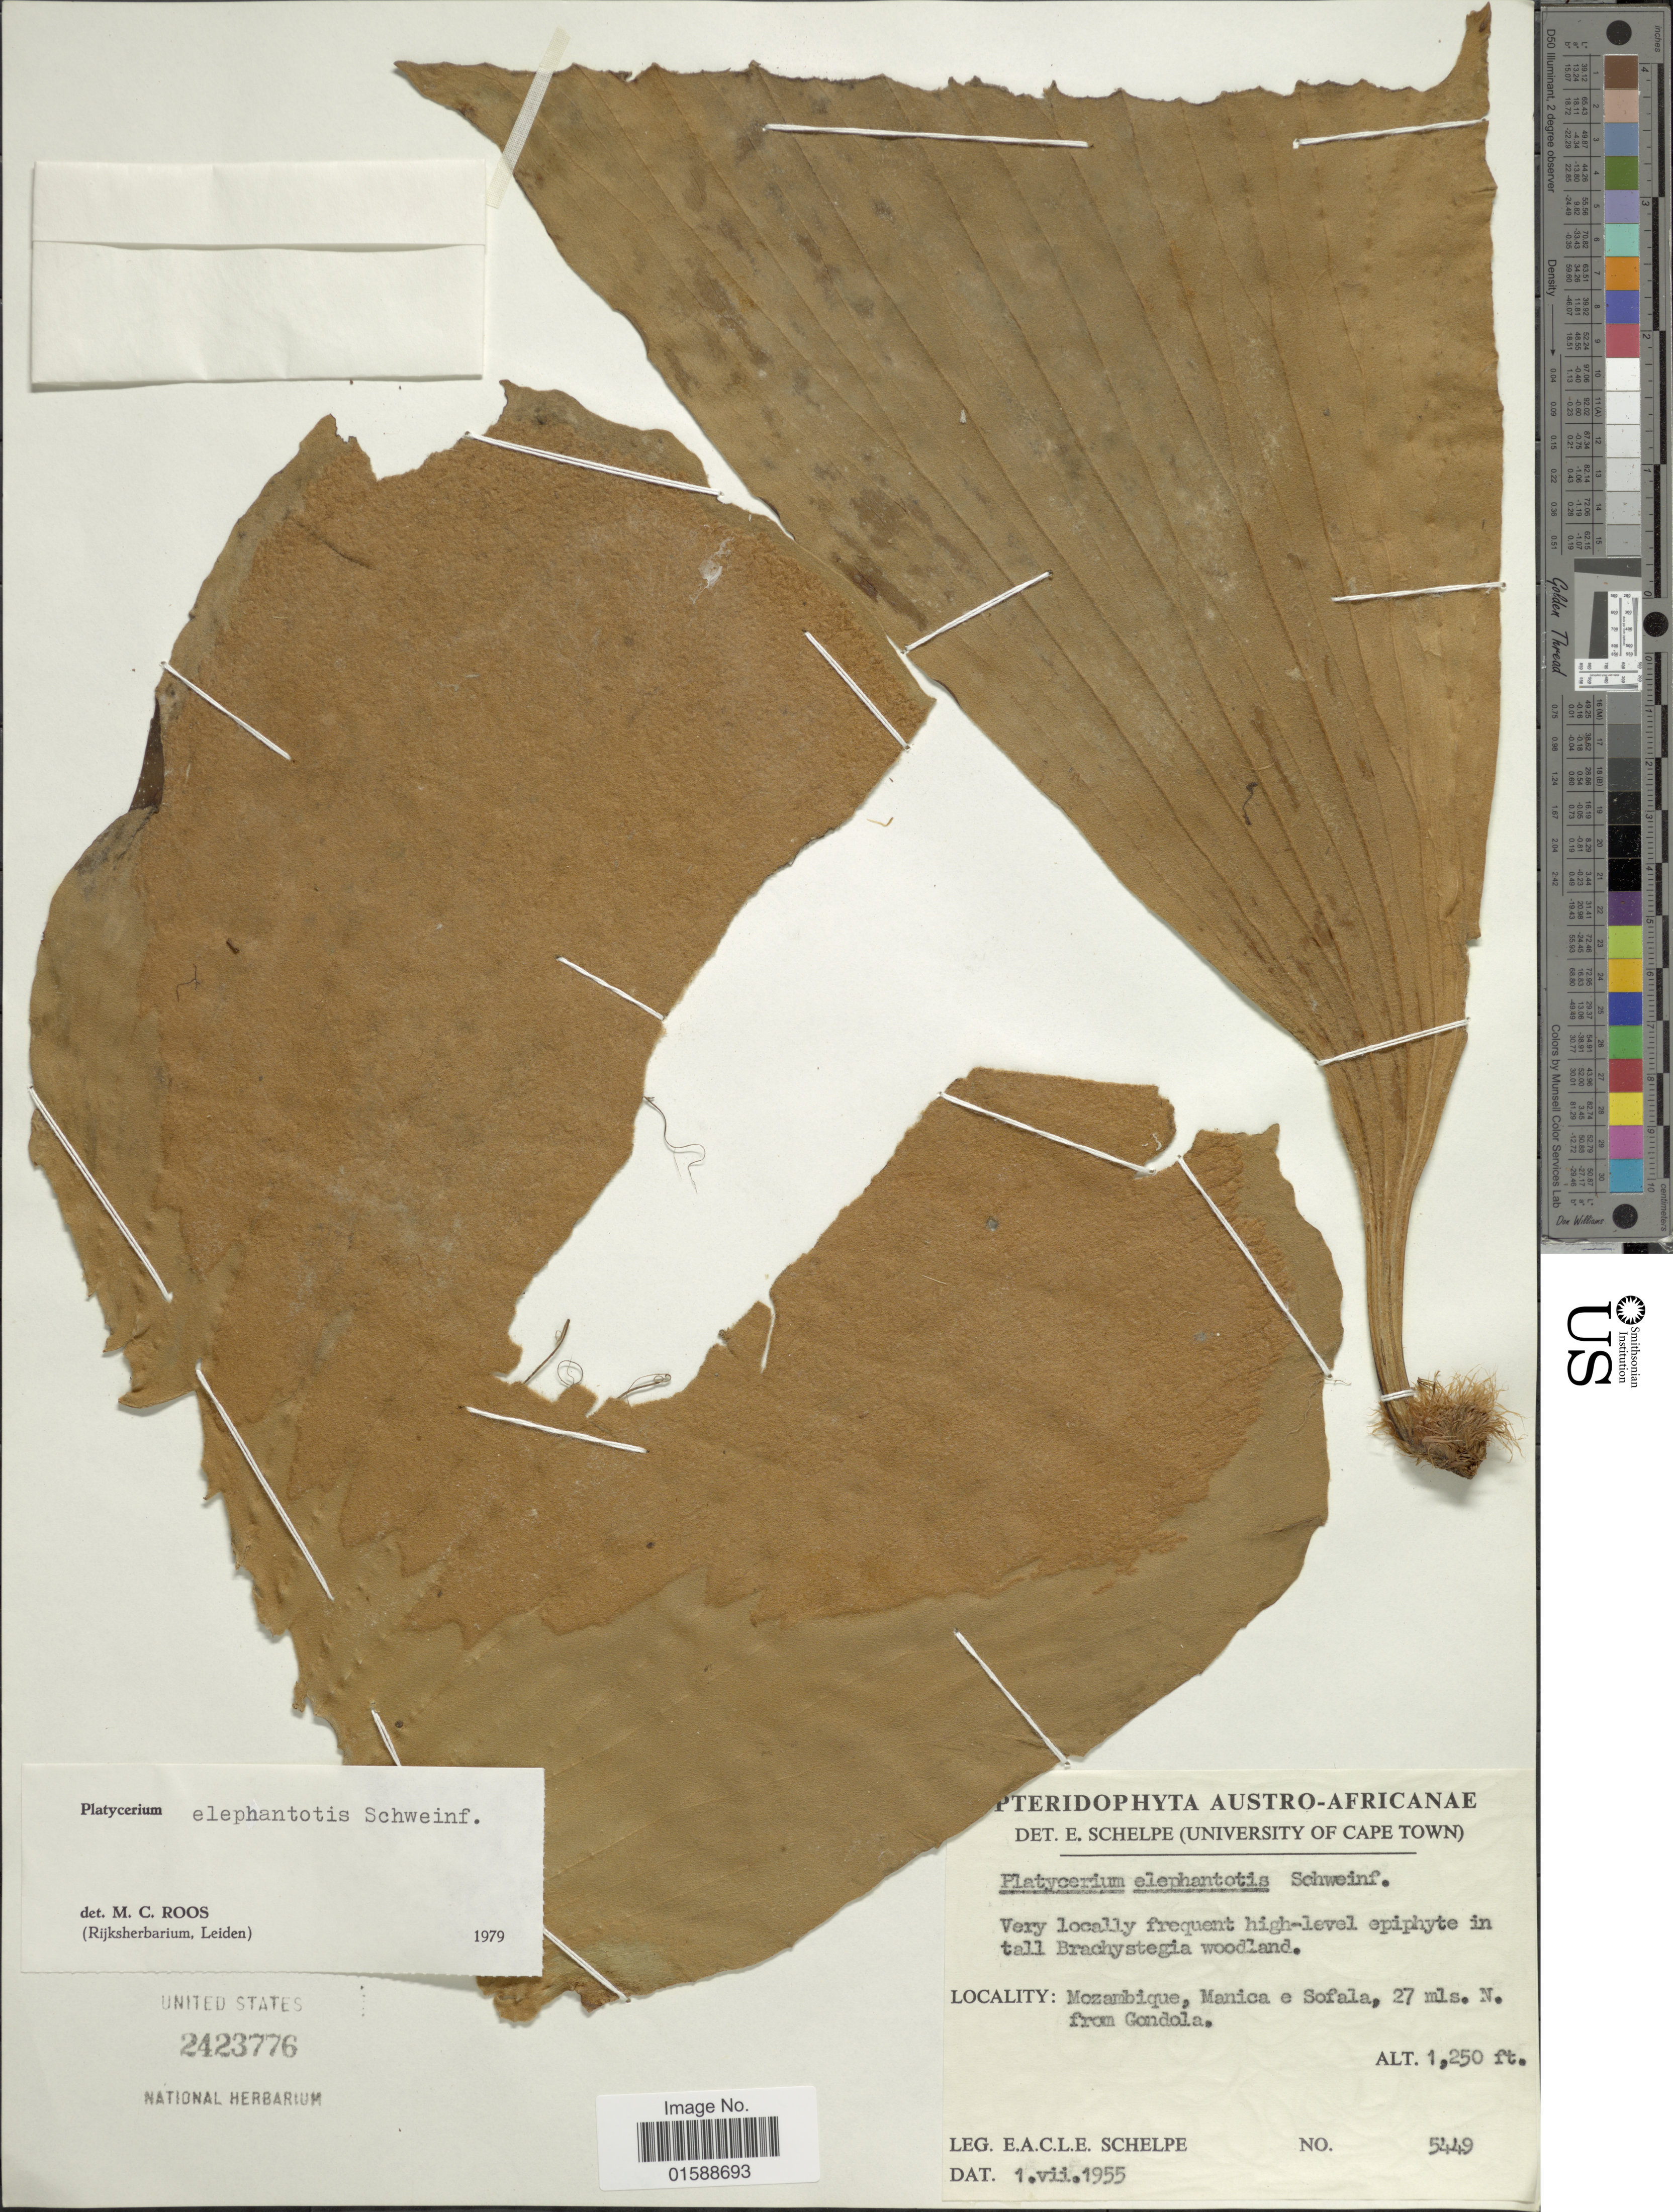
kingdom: Plantae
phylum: Tracheophyta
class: Polypodiopsida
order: Polypodiales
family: Polypodiaceae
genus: Platycerium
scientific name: Platycerium angolense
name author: Welw. ex Baker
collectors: E. A. C. L. E. Schelpe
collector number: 5449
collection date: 1955-07-01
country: Mozambique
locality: Manica e Sofala, 27 mls. N. from Gondola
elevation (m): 381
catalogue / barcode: US 2423776